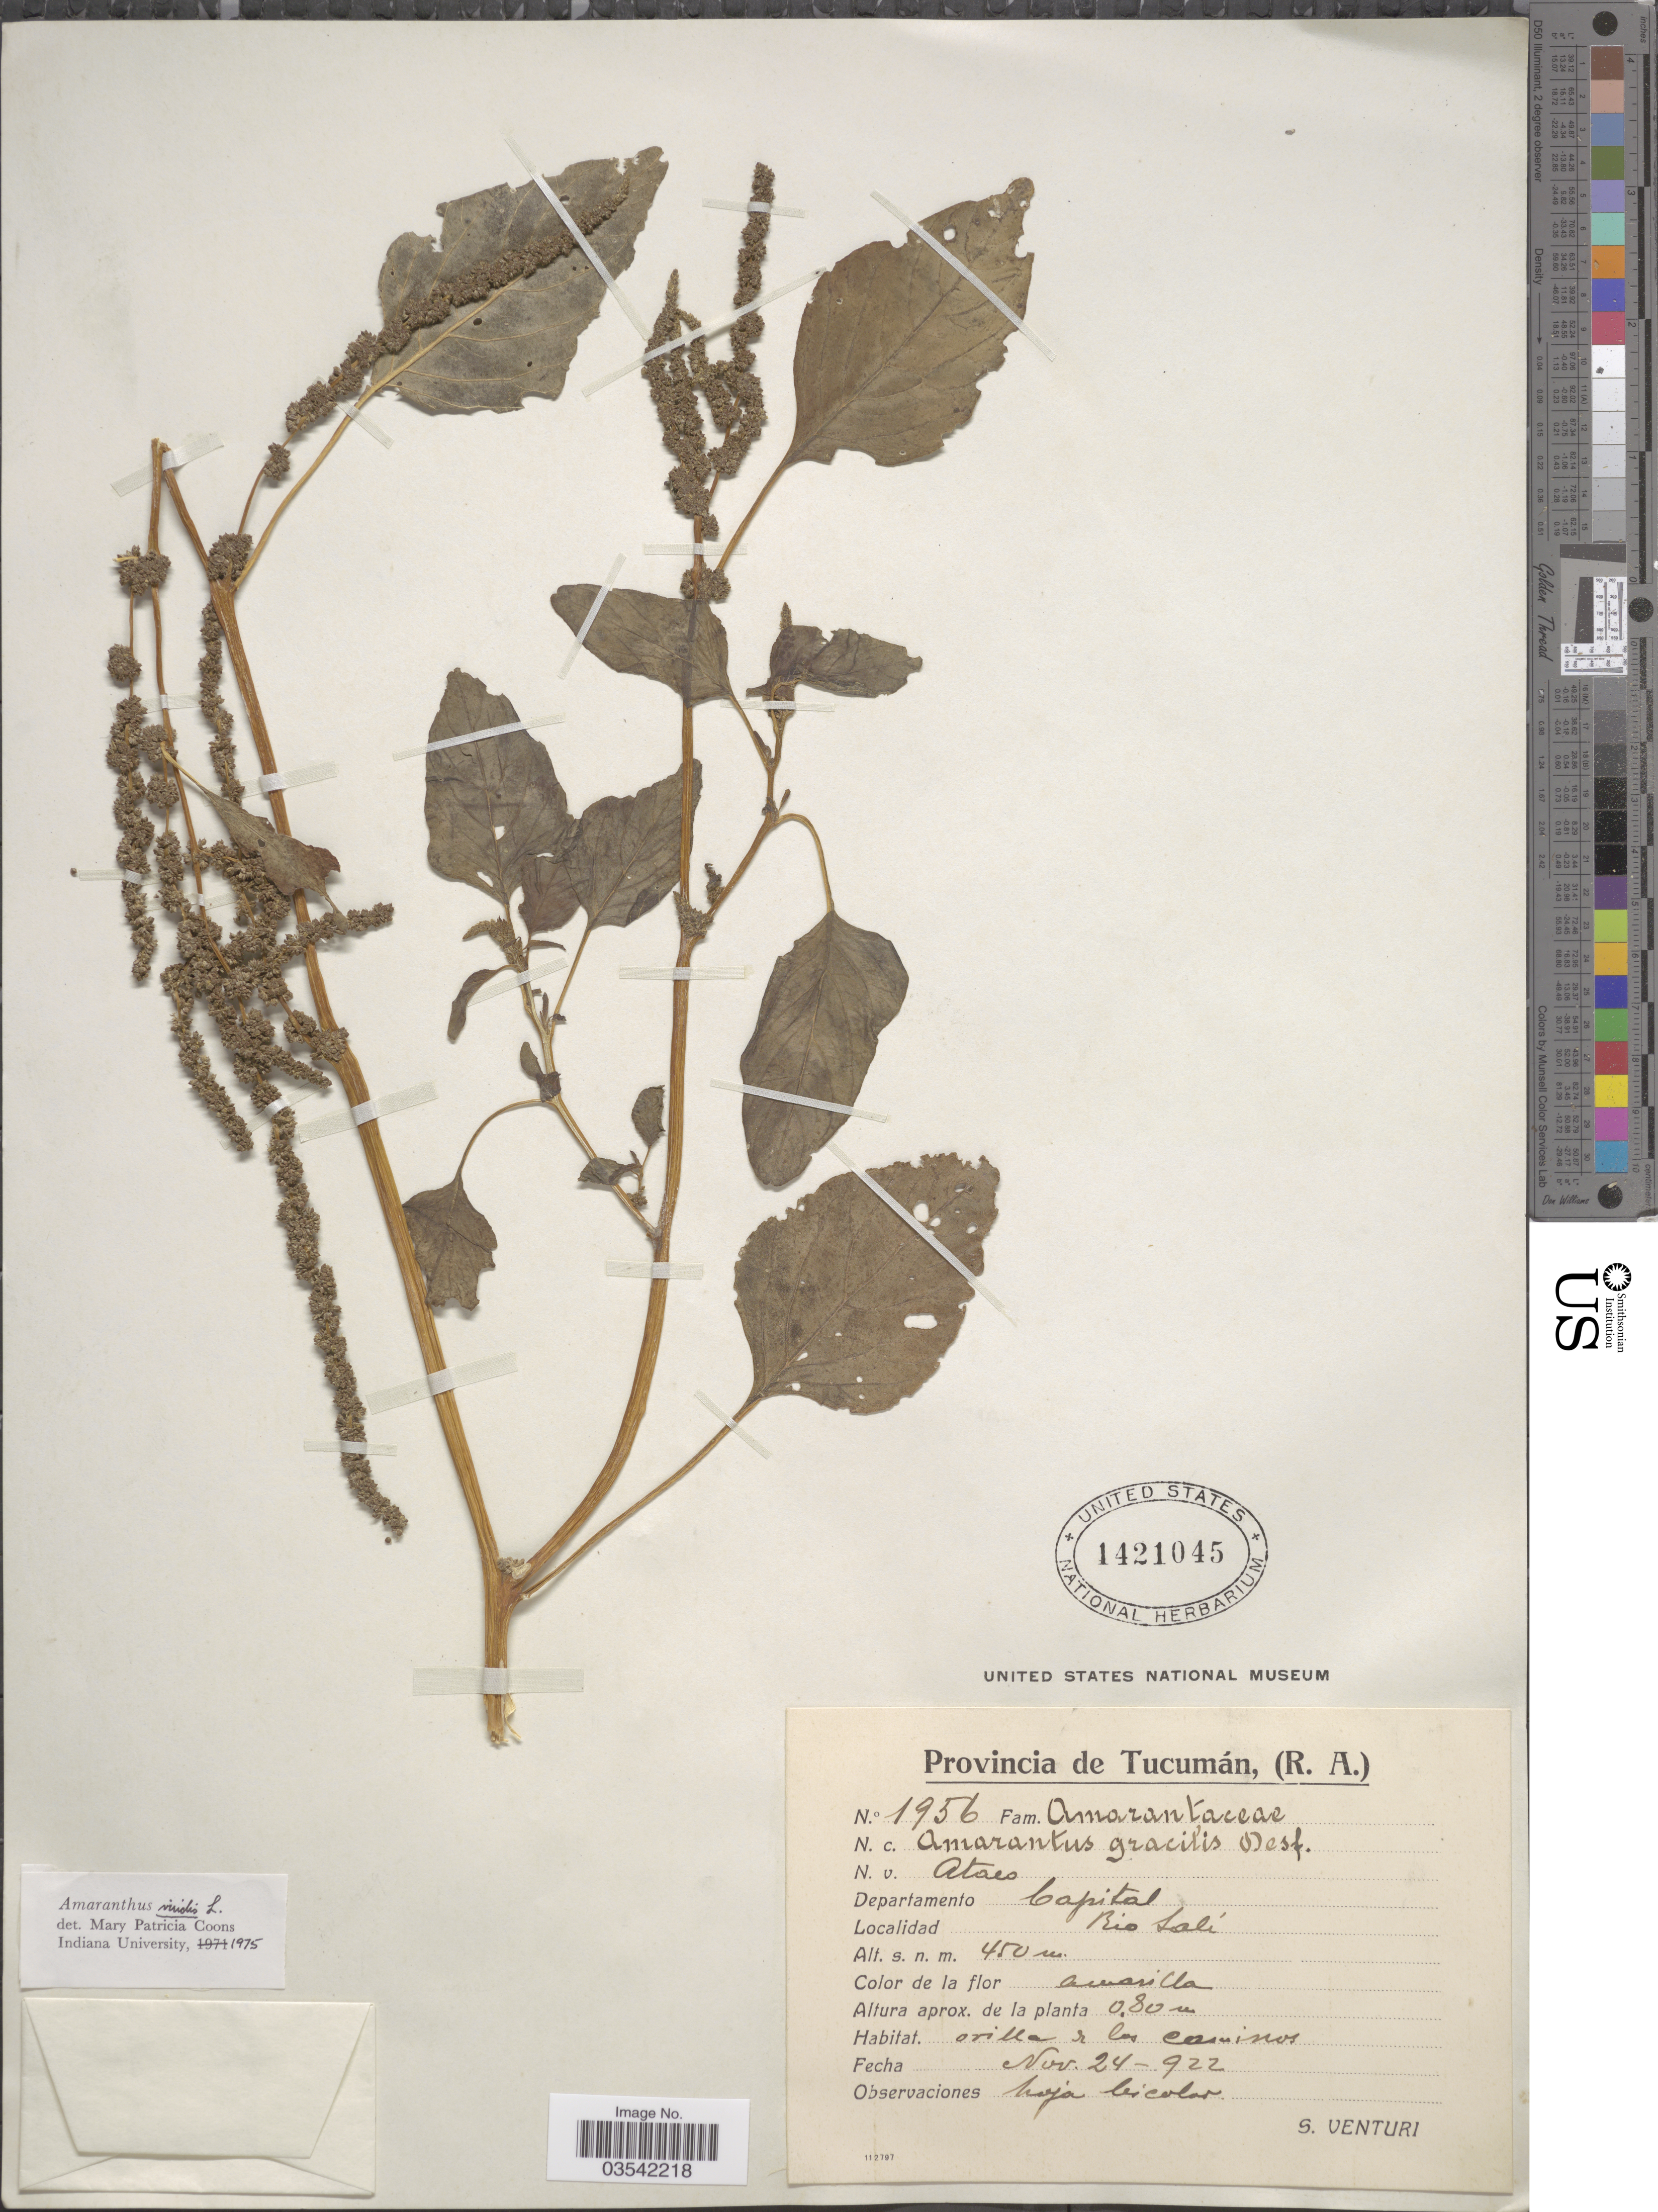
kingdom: Plantae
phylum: Tracheophyta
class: Magnoliopsida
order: Caryophyllales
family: Amaranthaceae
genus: Amaranthus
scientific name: Amaranthus viridis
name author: L.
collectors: S. Venturi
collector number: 1956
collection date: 1922-11-24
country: Argentina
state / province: Tucuman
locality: Departamento Capital. Rio Salí.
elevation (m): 450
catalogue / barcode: US 1421045